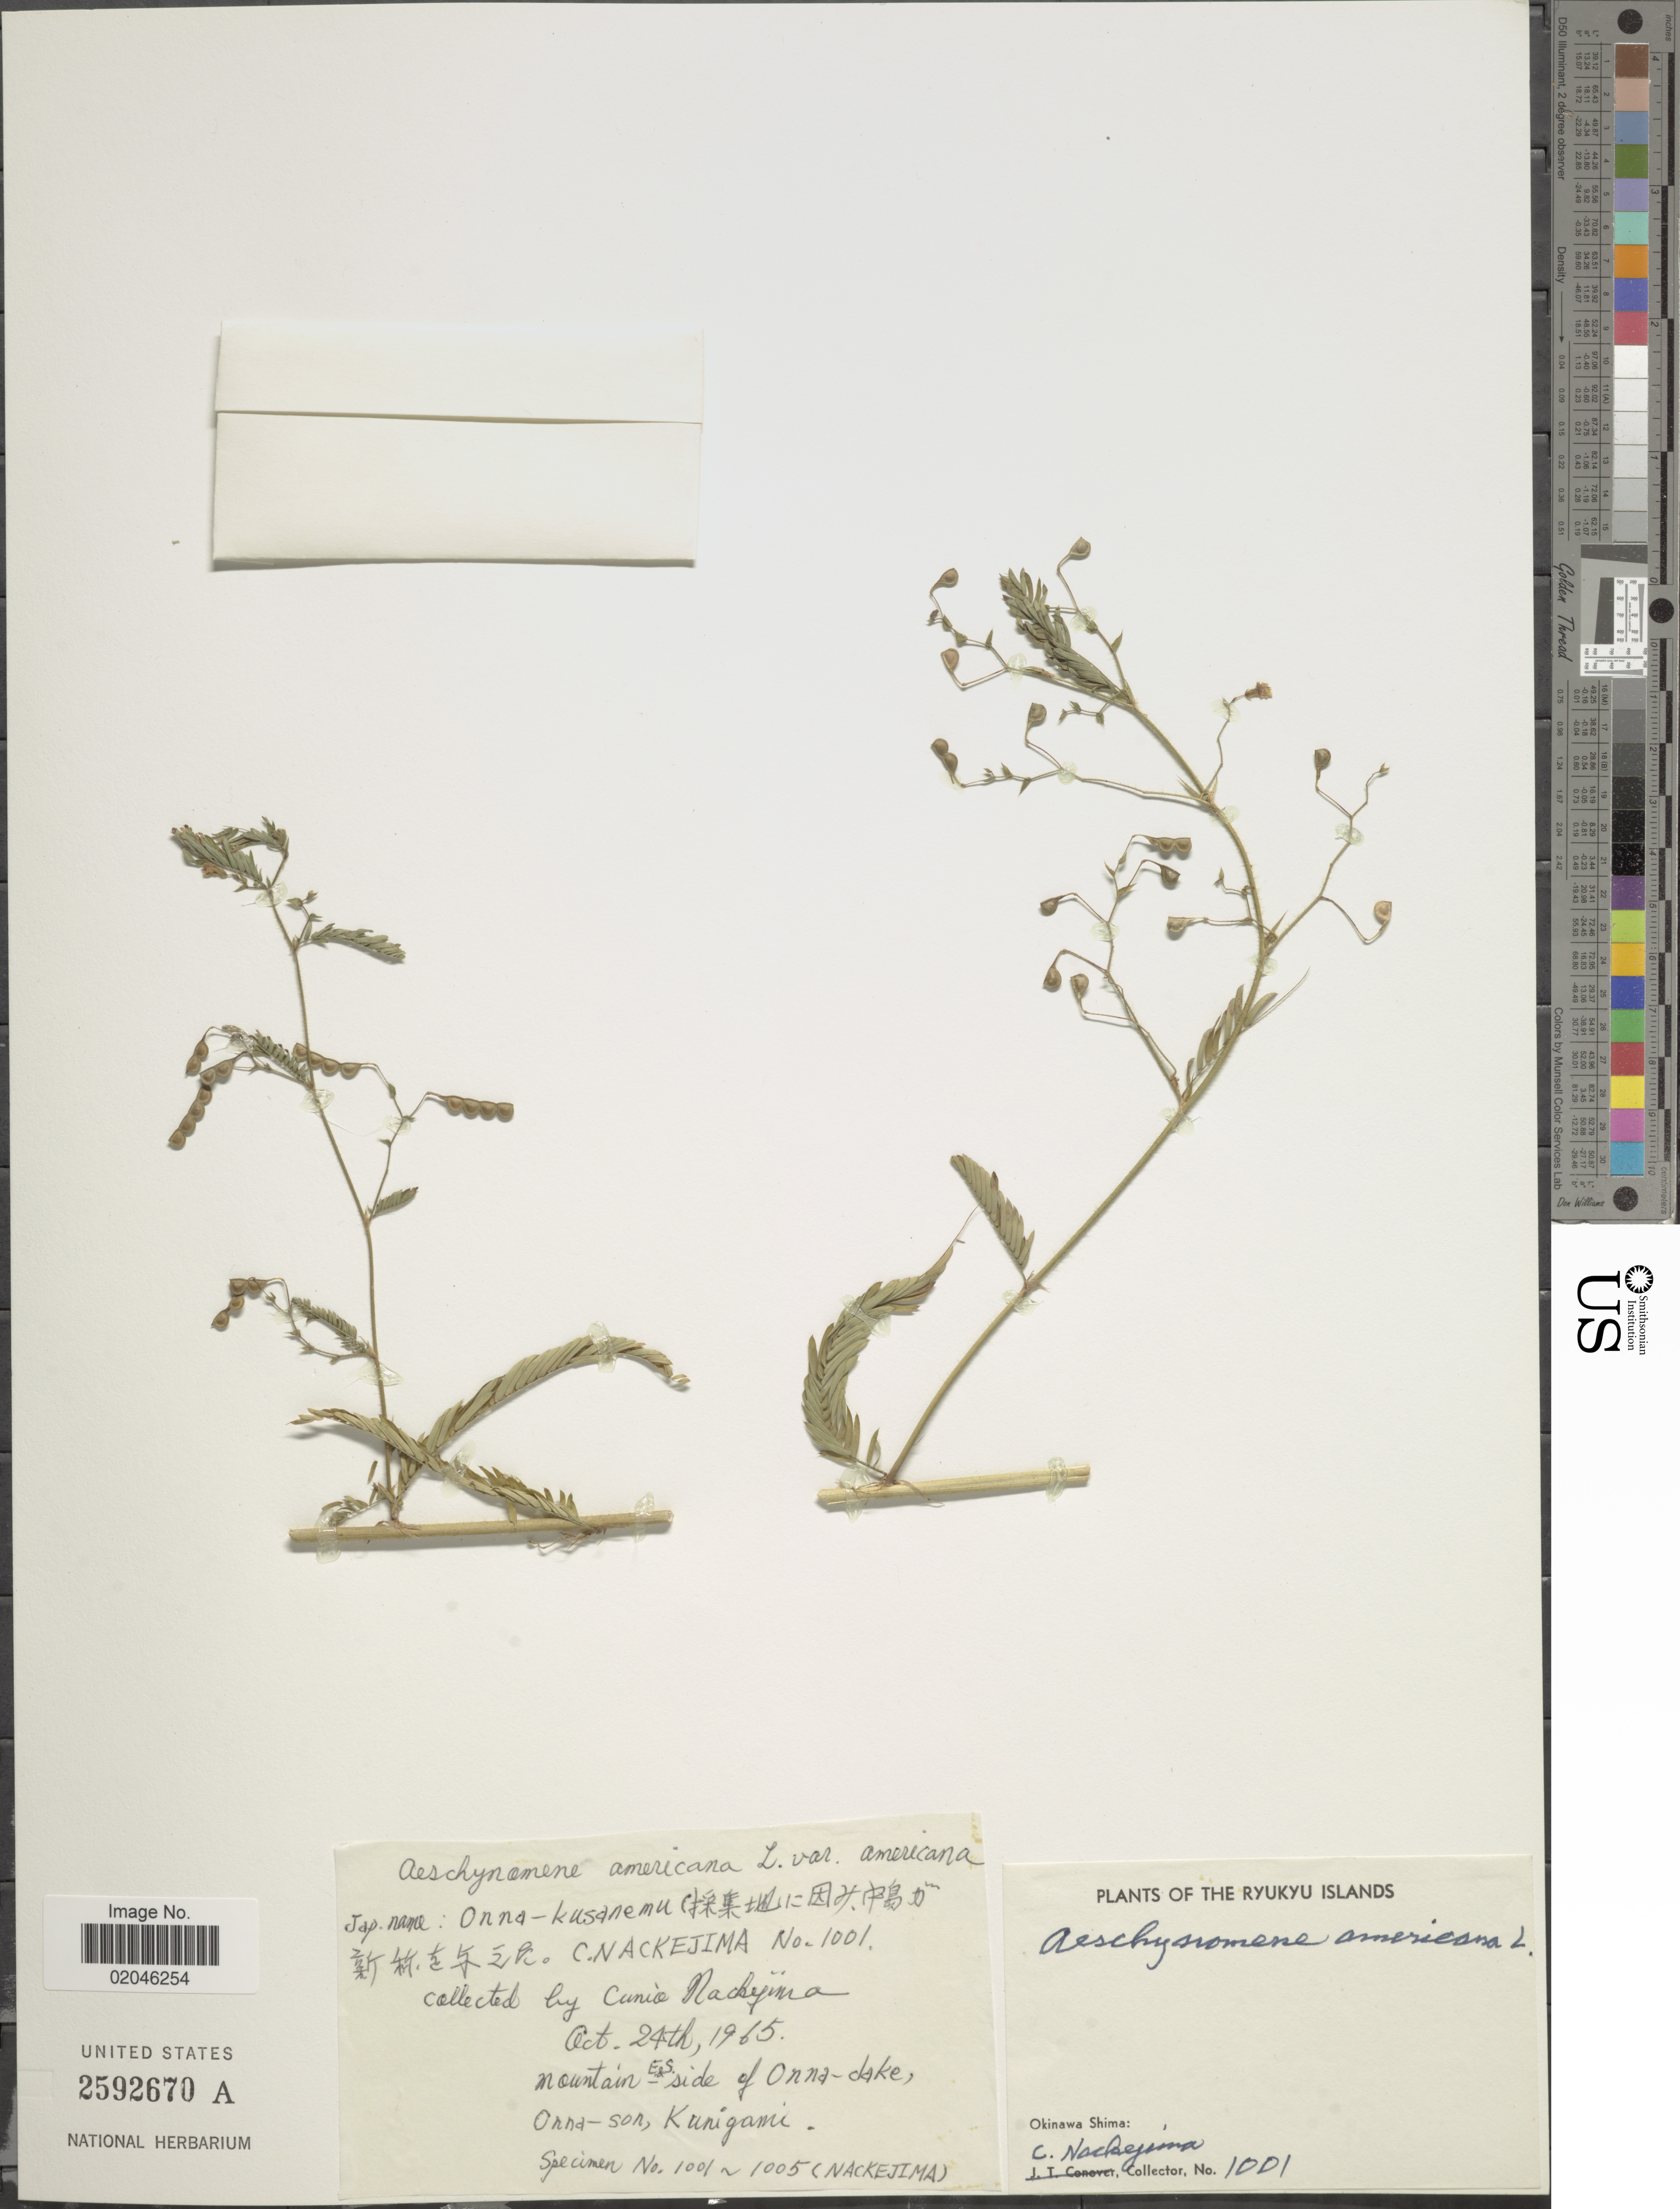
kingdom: Plantae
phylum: Tracheophyta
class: Magnoliopsida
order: Fabales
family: Fabaceae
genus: Aeschynomene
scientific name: Aeschynomene americana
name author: L.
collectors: C. Nackejima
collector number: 1001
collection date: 1965-10-24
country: Japan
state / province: Okinawa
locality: Okinawa Shima: mountain E&S side of Onna-dake, Onna-son, Kunigami.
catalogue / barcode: US 2592670A